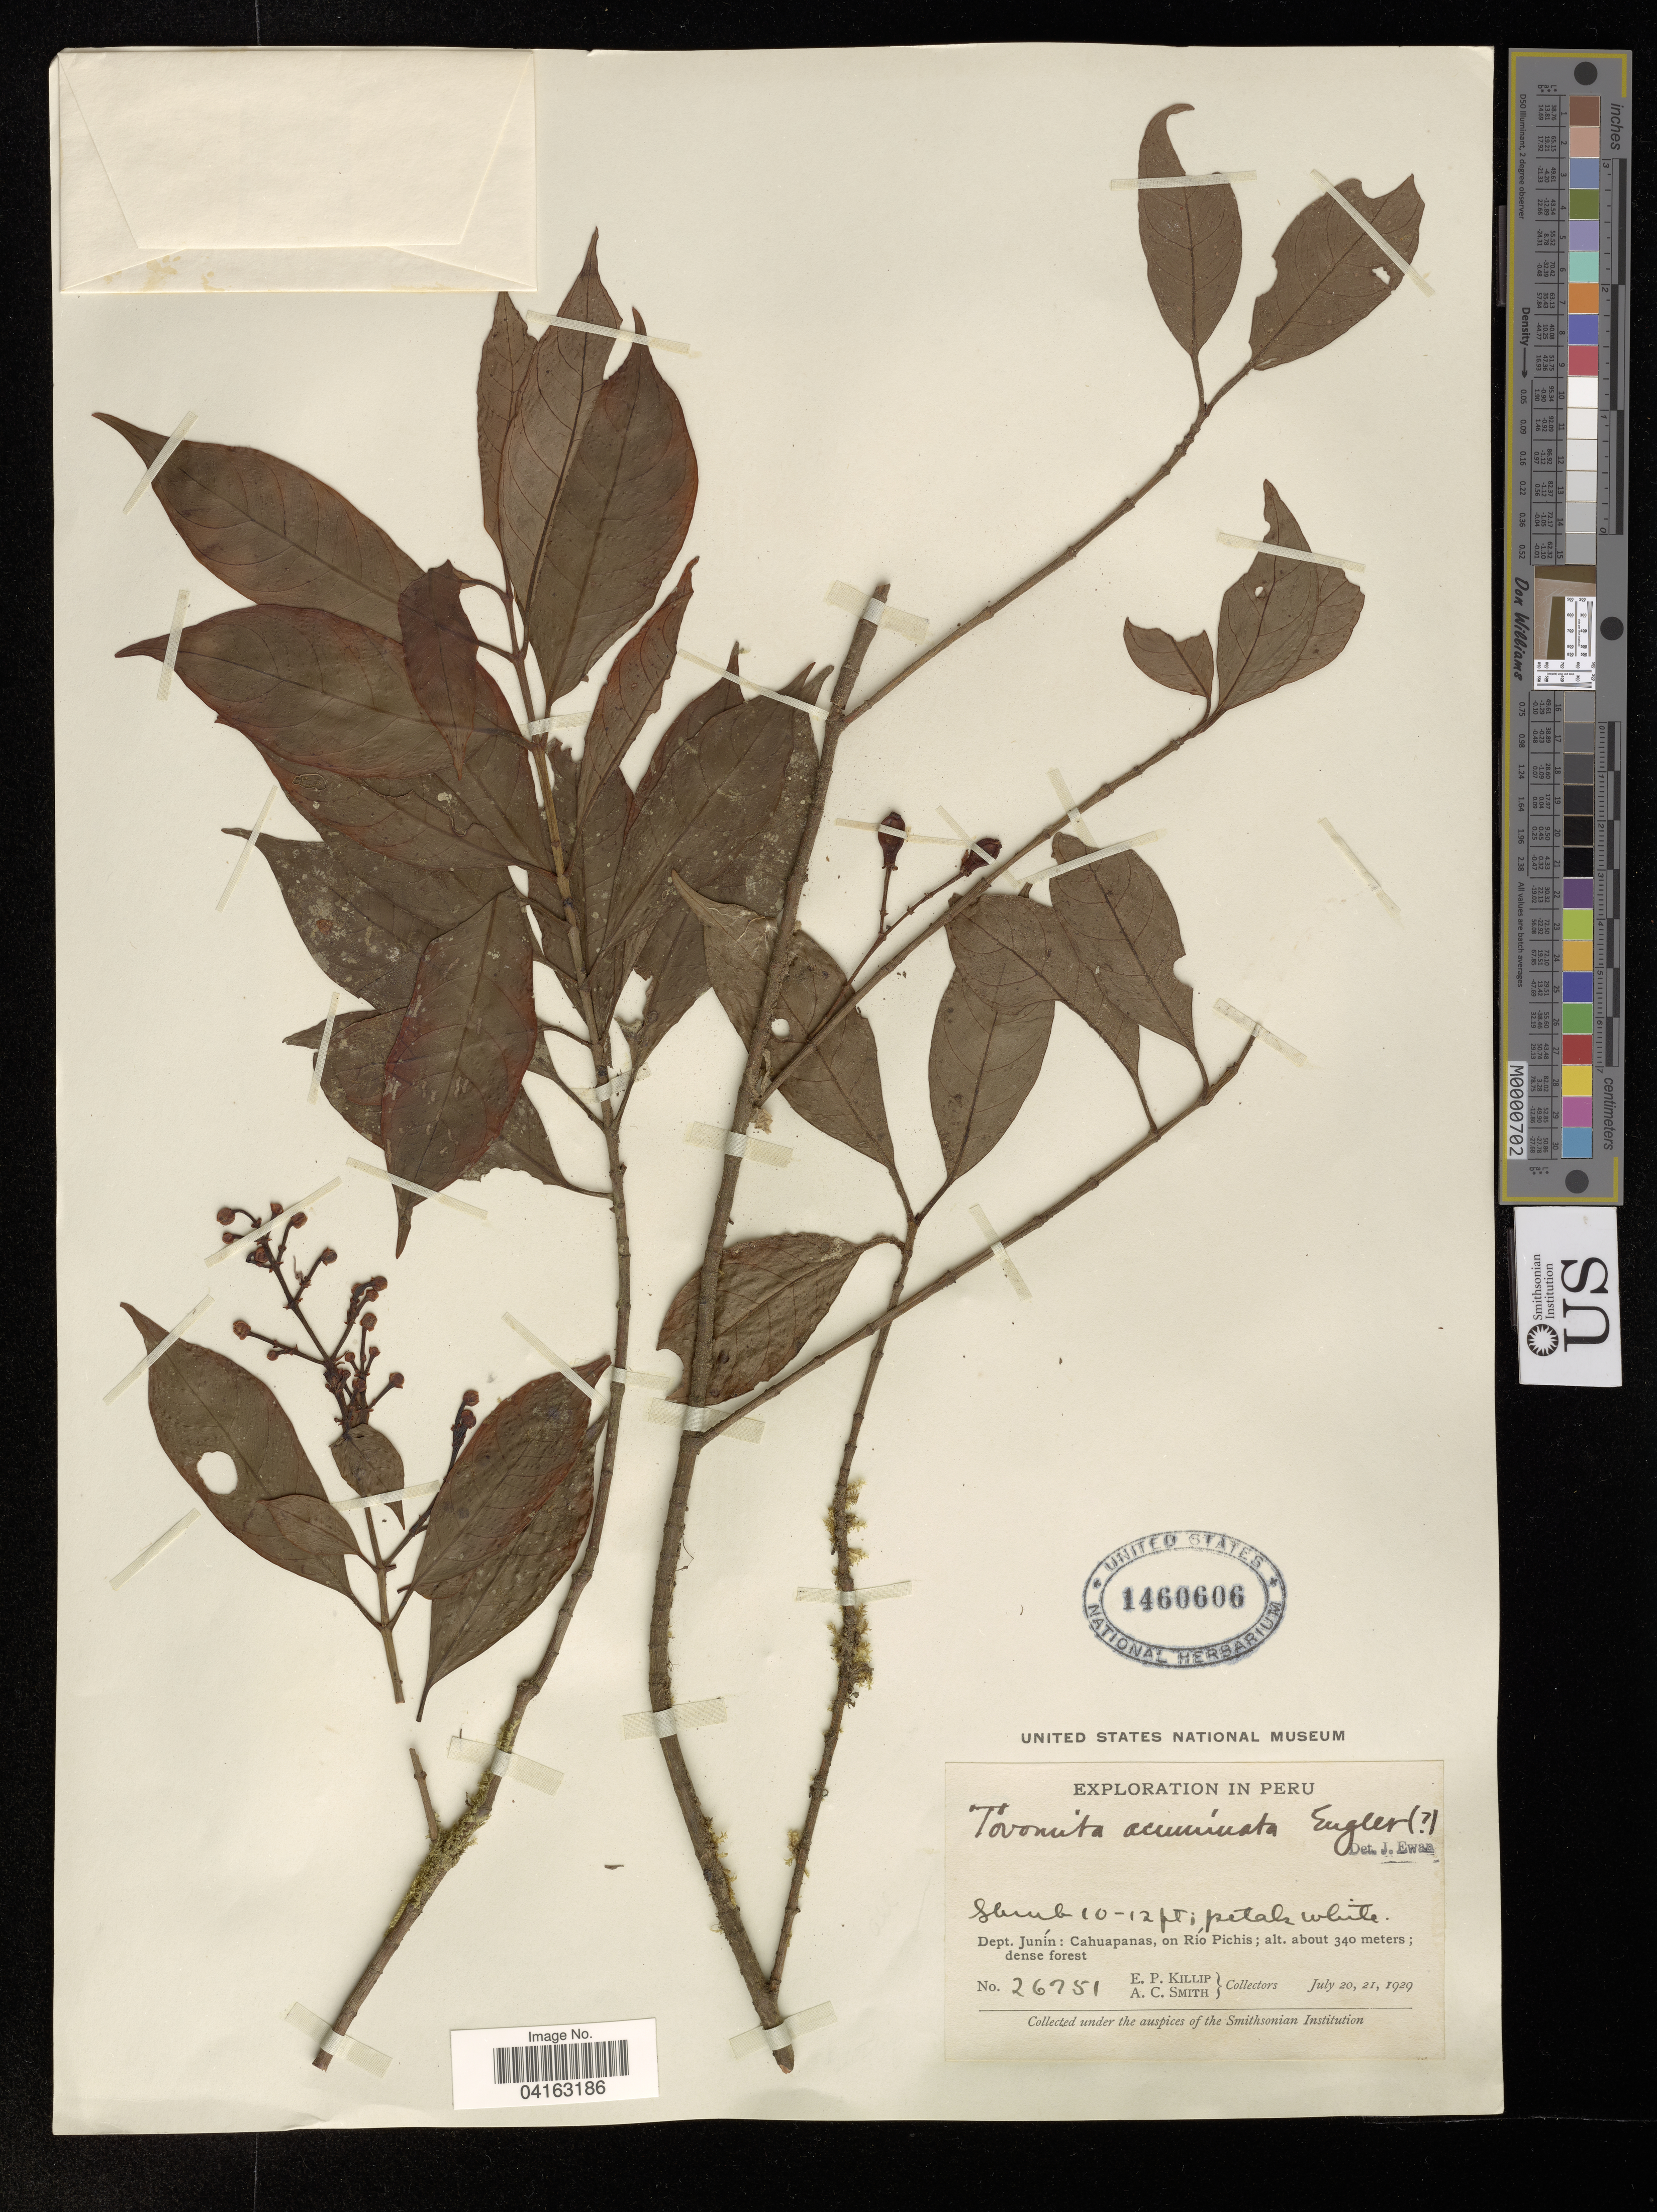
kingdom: Plantae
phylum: Tracheophyta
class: Magnoliopsida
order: Malpighiales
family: Clusiaceae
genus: Tovomita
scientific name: Tovomita acuminata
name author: Engl.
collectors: E. P. Killip & A. C. Smith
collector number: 26751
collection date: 1929-07-20/1929-07-21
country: Peru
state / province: Junín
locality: Dept. Junín: Cahuapanas, on Río Pichis.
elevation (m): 340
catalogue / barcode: US 1460606